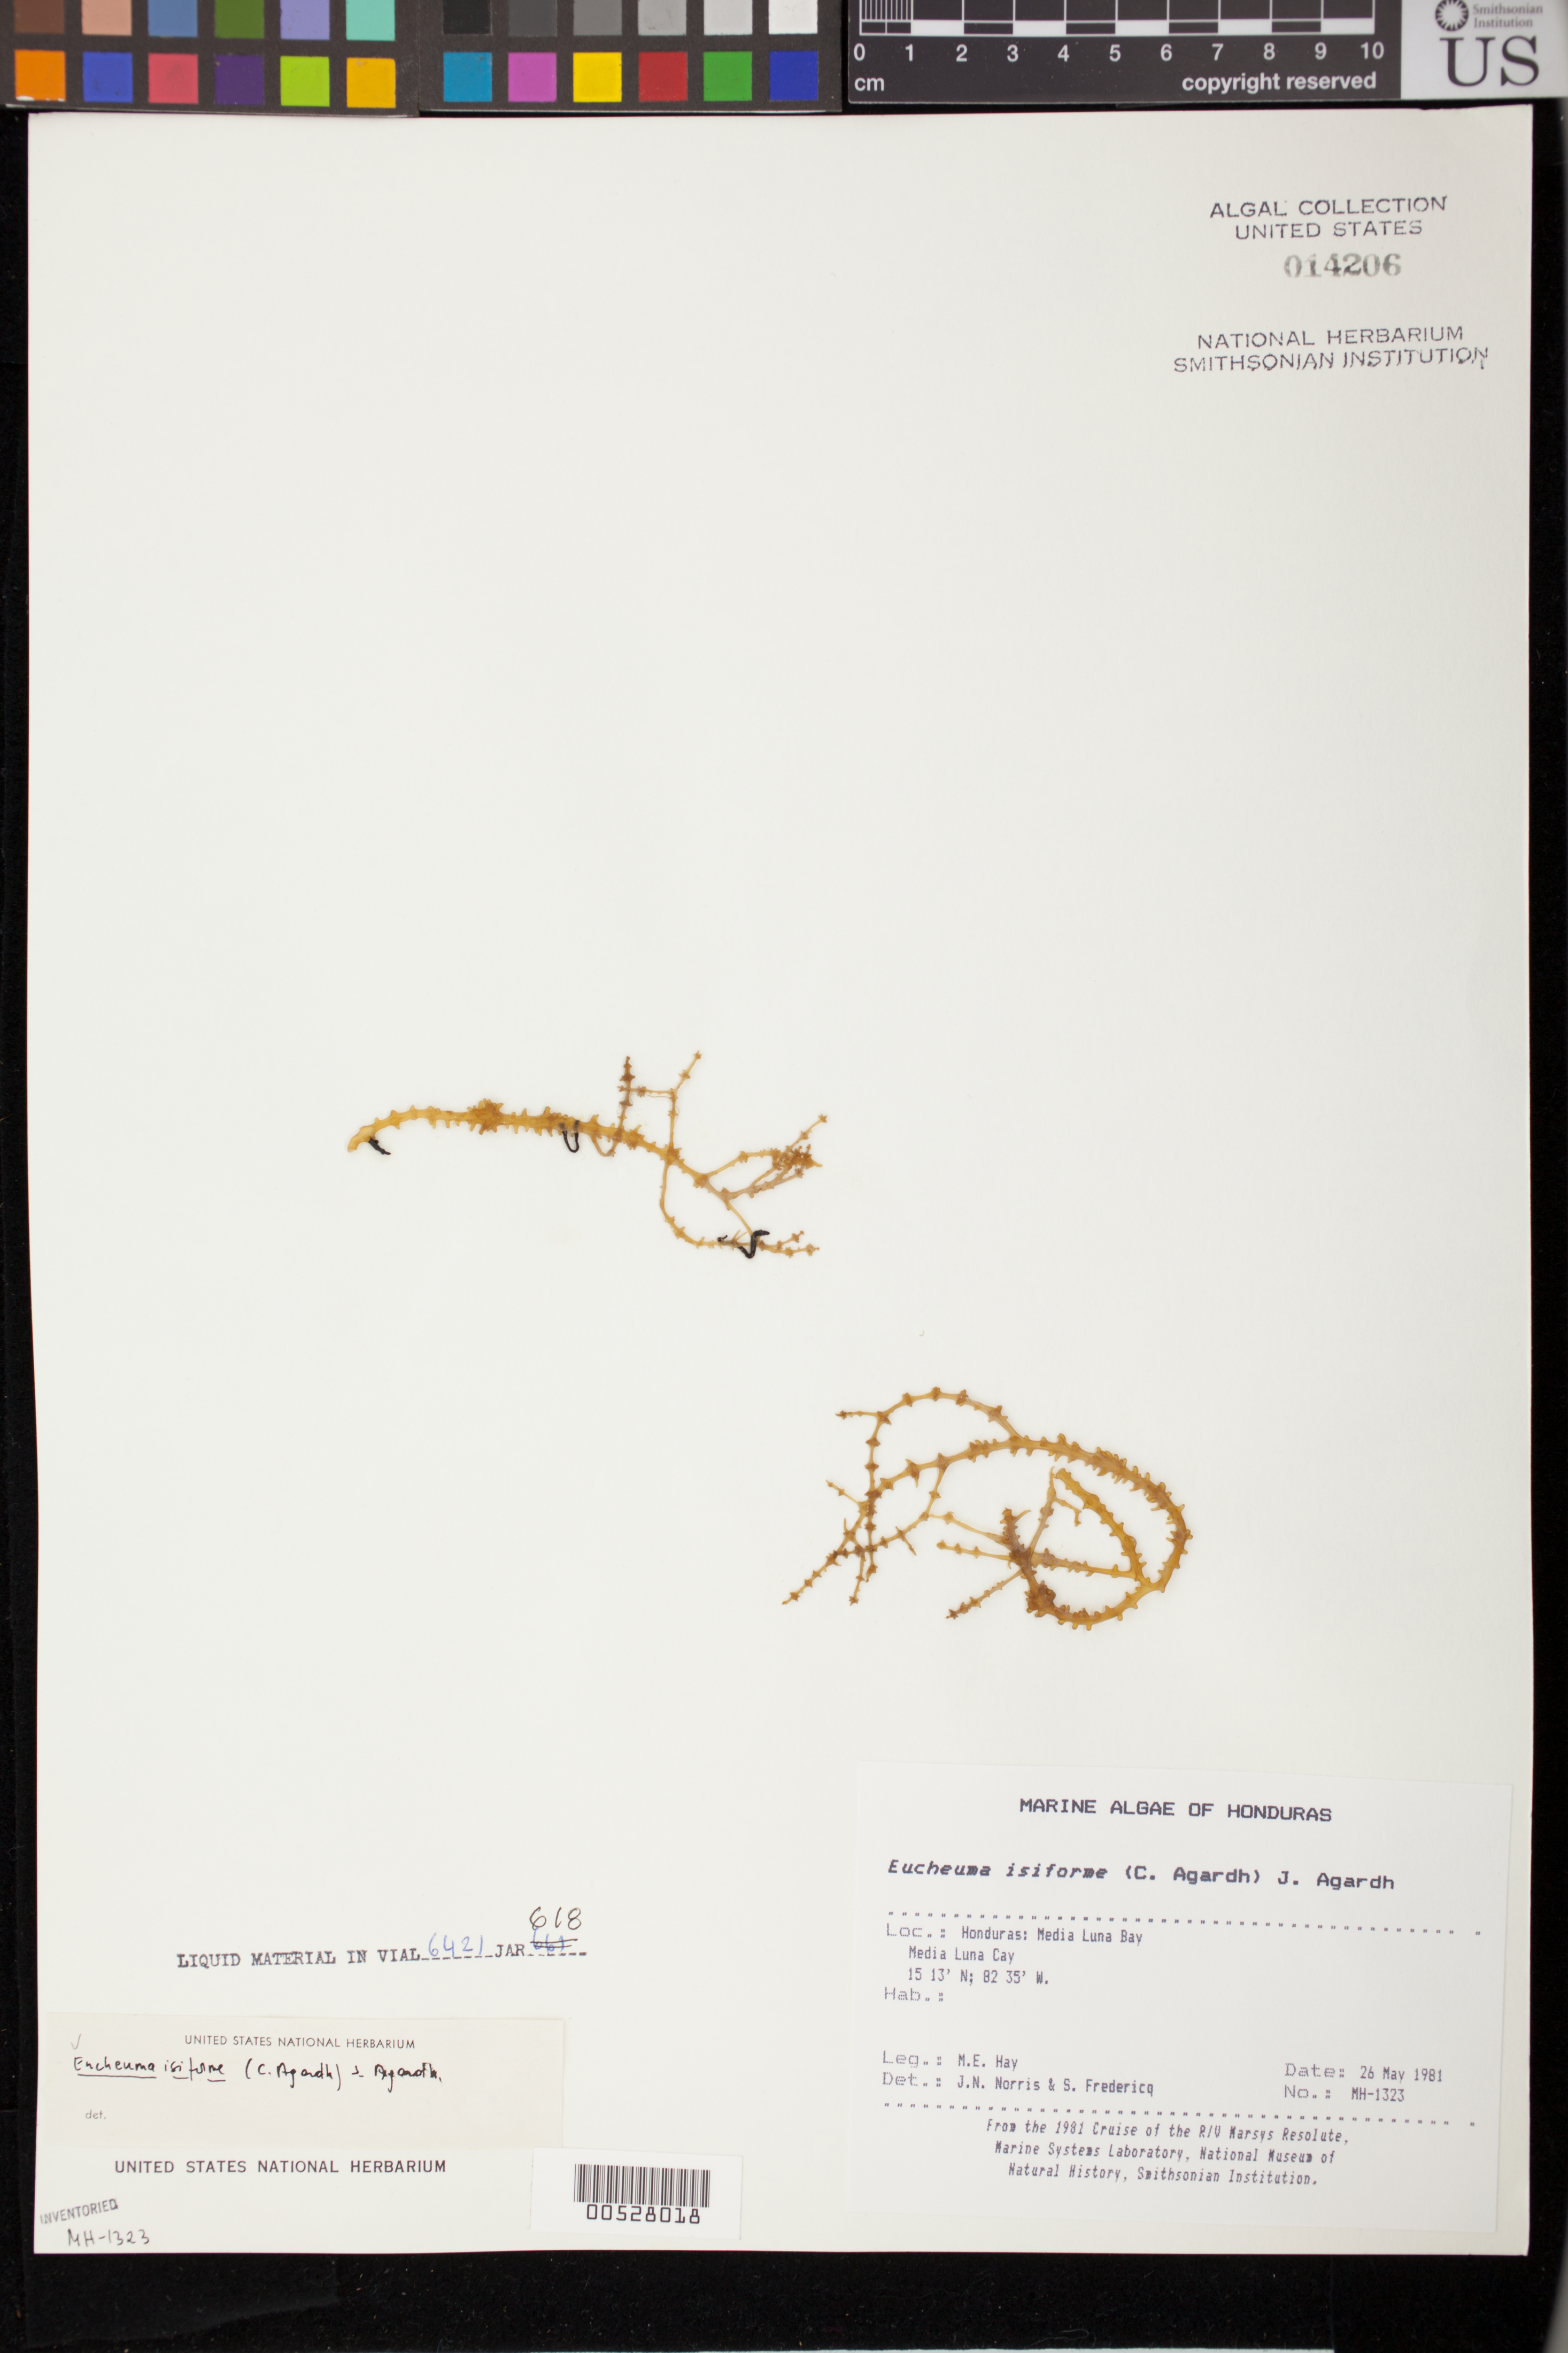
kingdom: Plantae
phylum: Rhodophyta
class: Florideophyceae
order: Gigartinales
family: Solieriaceae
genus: Eucheumatopsis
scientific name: Eucheumatopsis isiformis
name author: (C. Agardh) M.L. Núñez-Resendiz et al.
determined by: Algae name updating Project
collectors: M. E. Hay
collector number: MEH-1323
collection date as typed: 26 May 1981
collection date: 1981-05-26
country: Honduras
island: Media Luna Cay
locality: Media Luna Bay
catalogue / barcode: US 14206